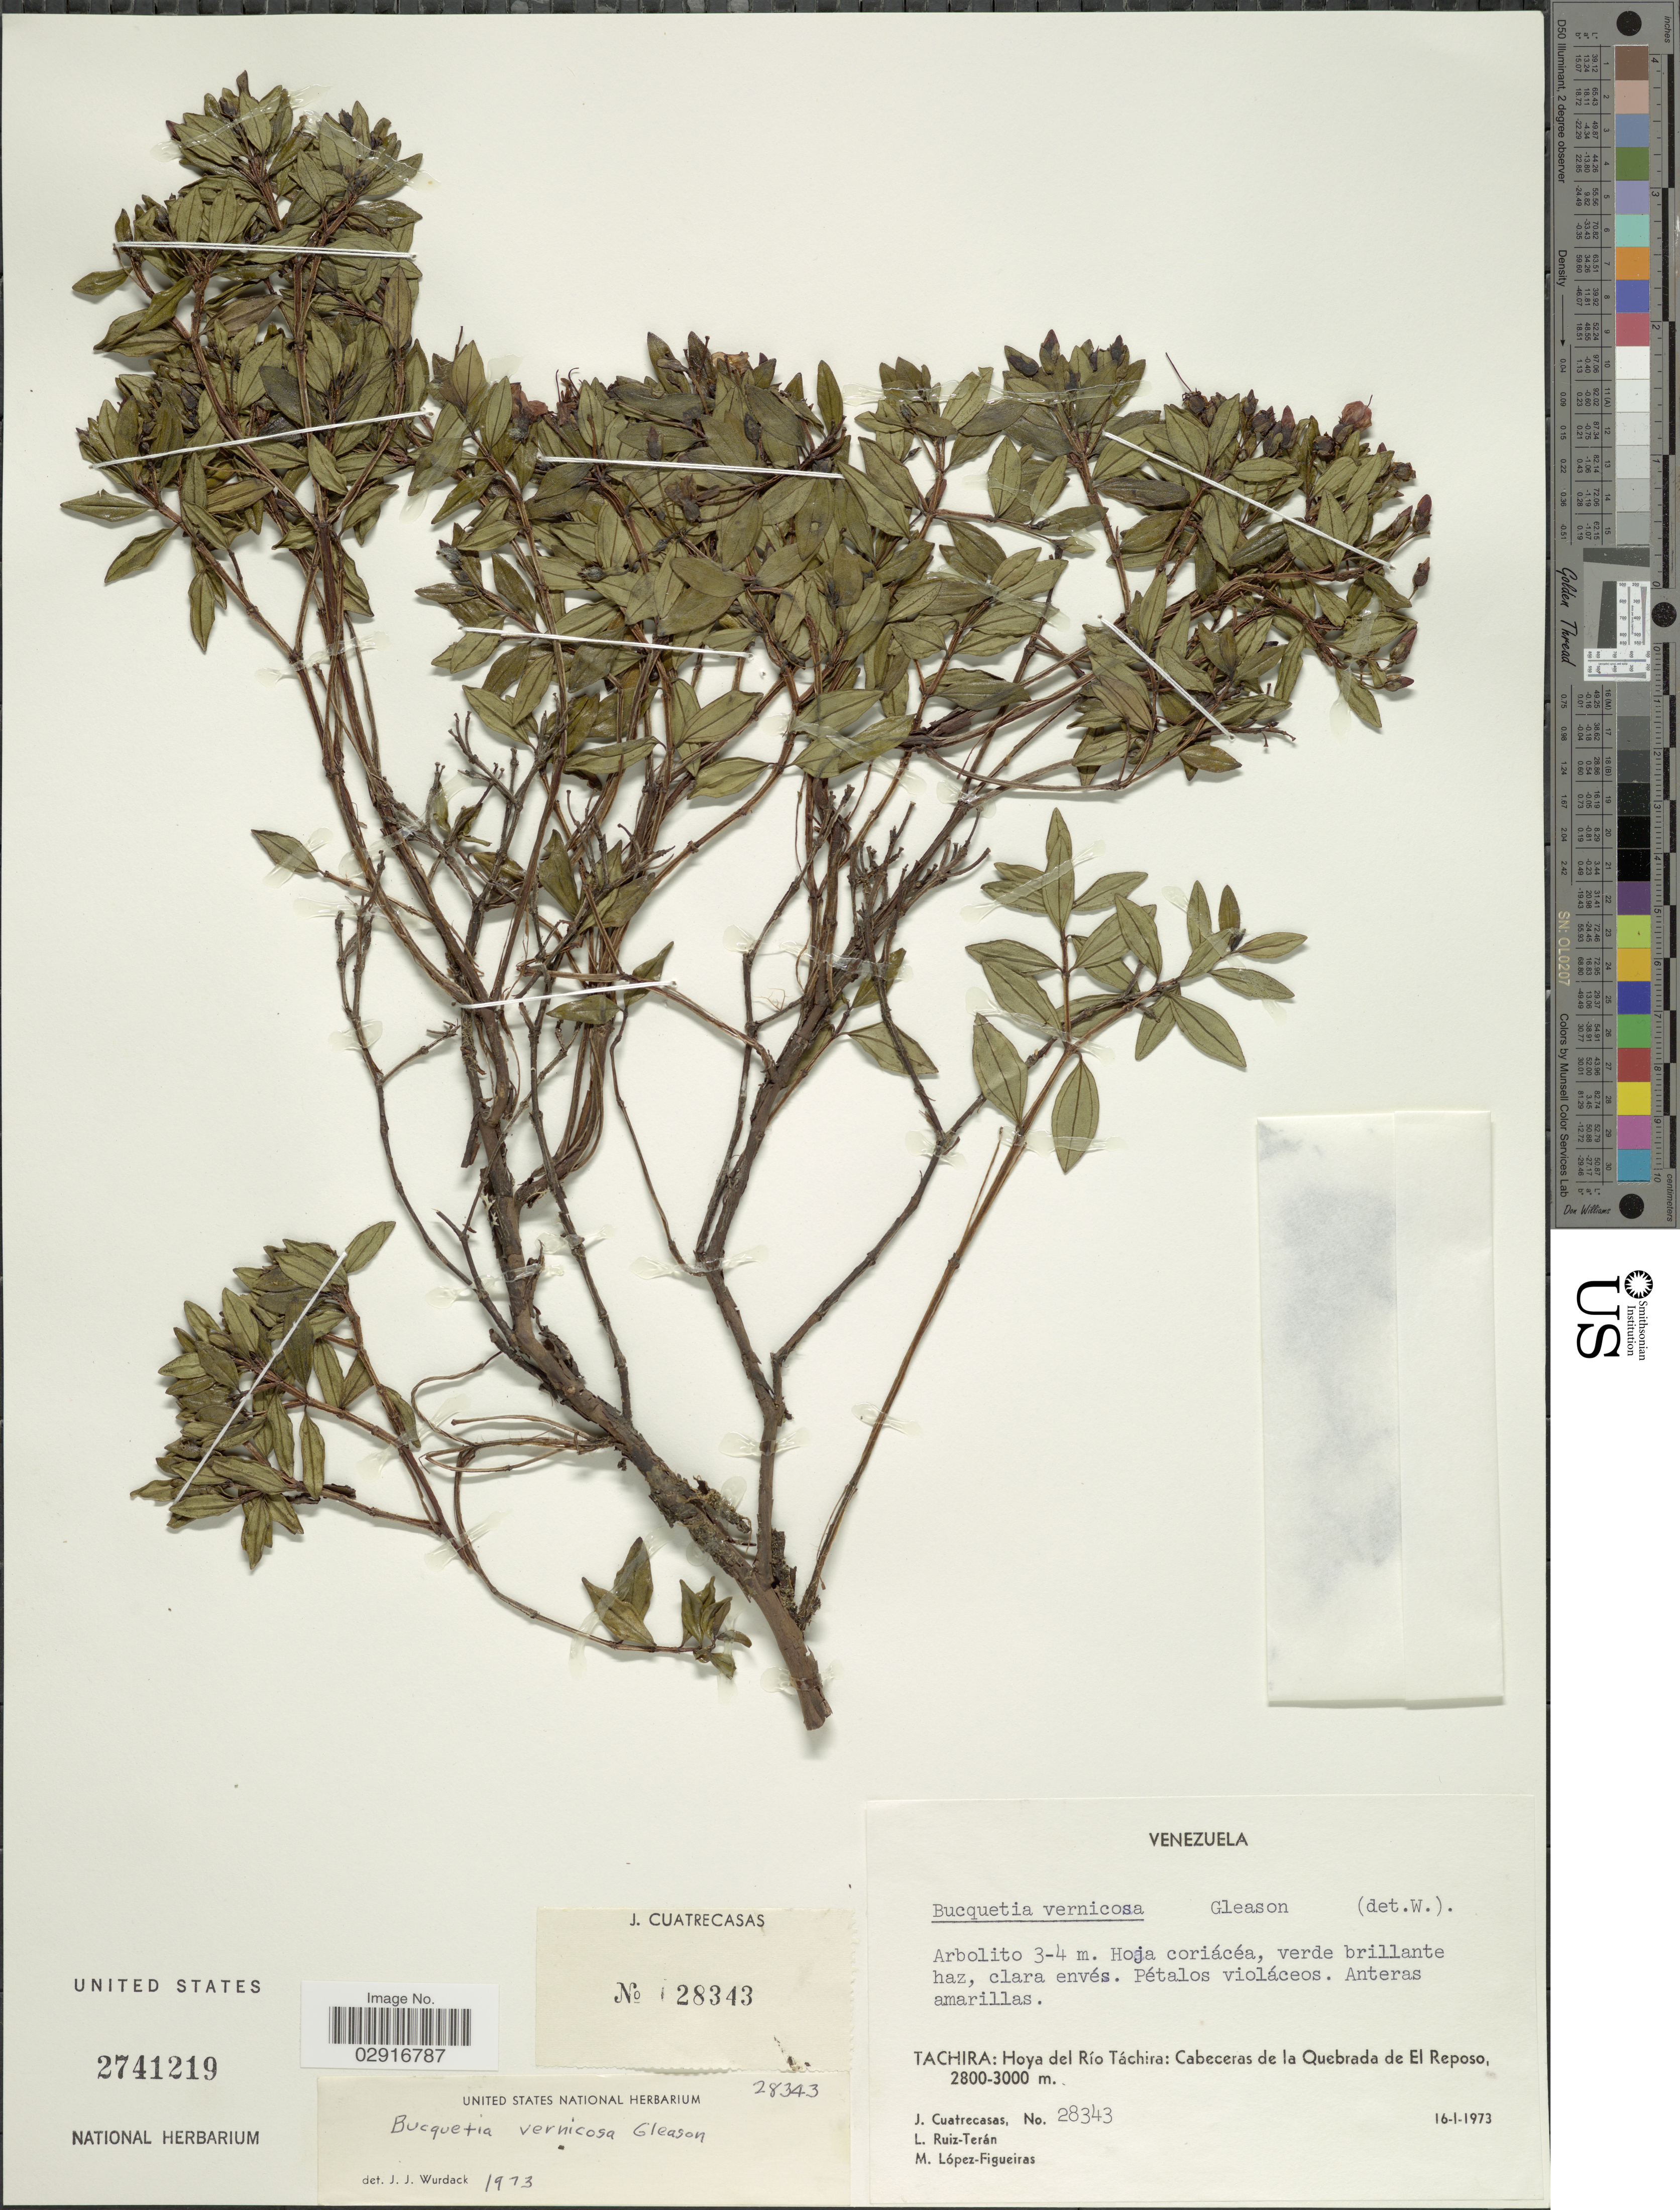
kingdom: Plantae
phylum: Tracheophyta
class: Magnoliopsida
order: Myrtales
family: Melastomataceae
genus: Bucquetia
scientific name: Bucquetia vernicosa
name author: Gleason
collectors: J. Cuatrecasas, L. E. Ruíz-Terán & M. López Figueiras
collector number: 28343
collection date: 1973-01-16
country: Venezuela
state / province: Tachira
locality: Hoya del Río Táchira: Cabeceras de la Quebrada de El Reposo.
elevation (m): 2800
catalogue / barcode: US 2741219